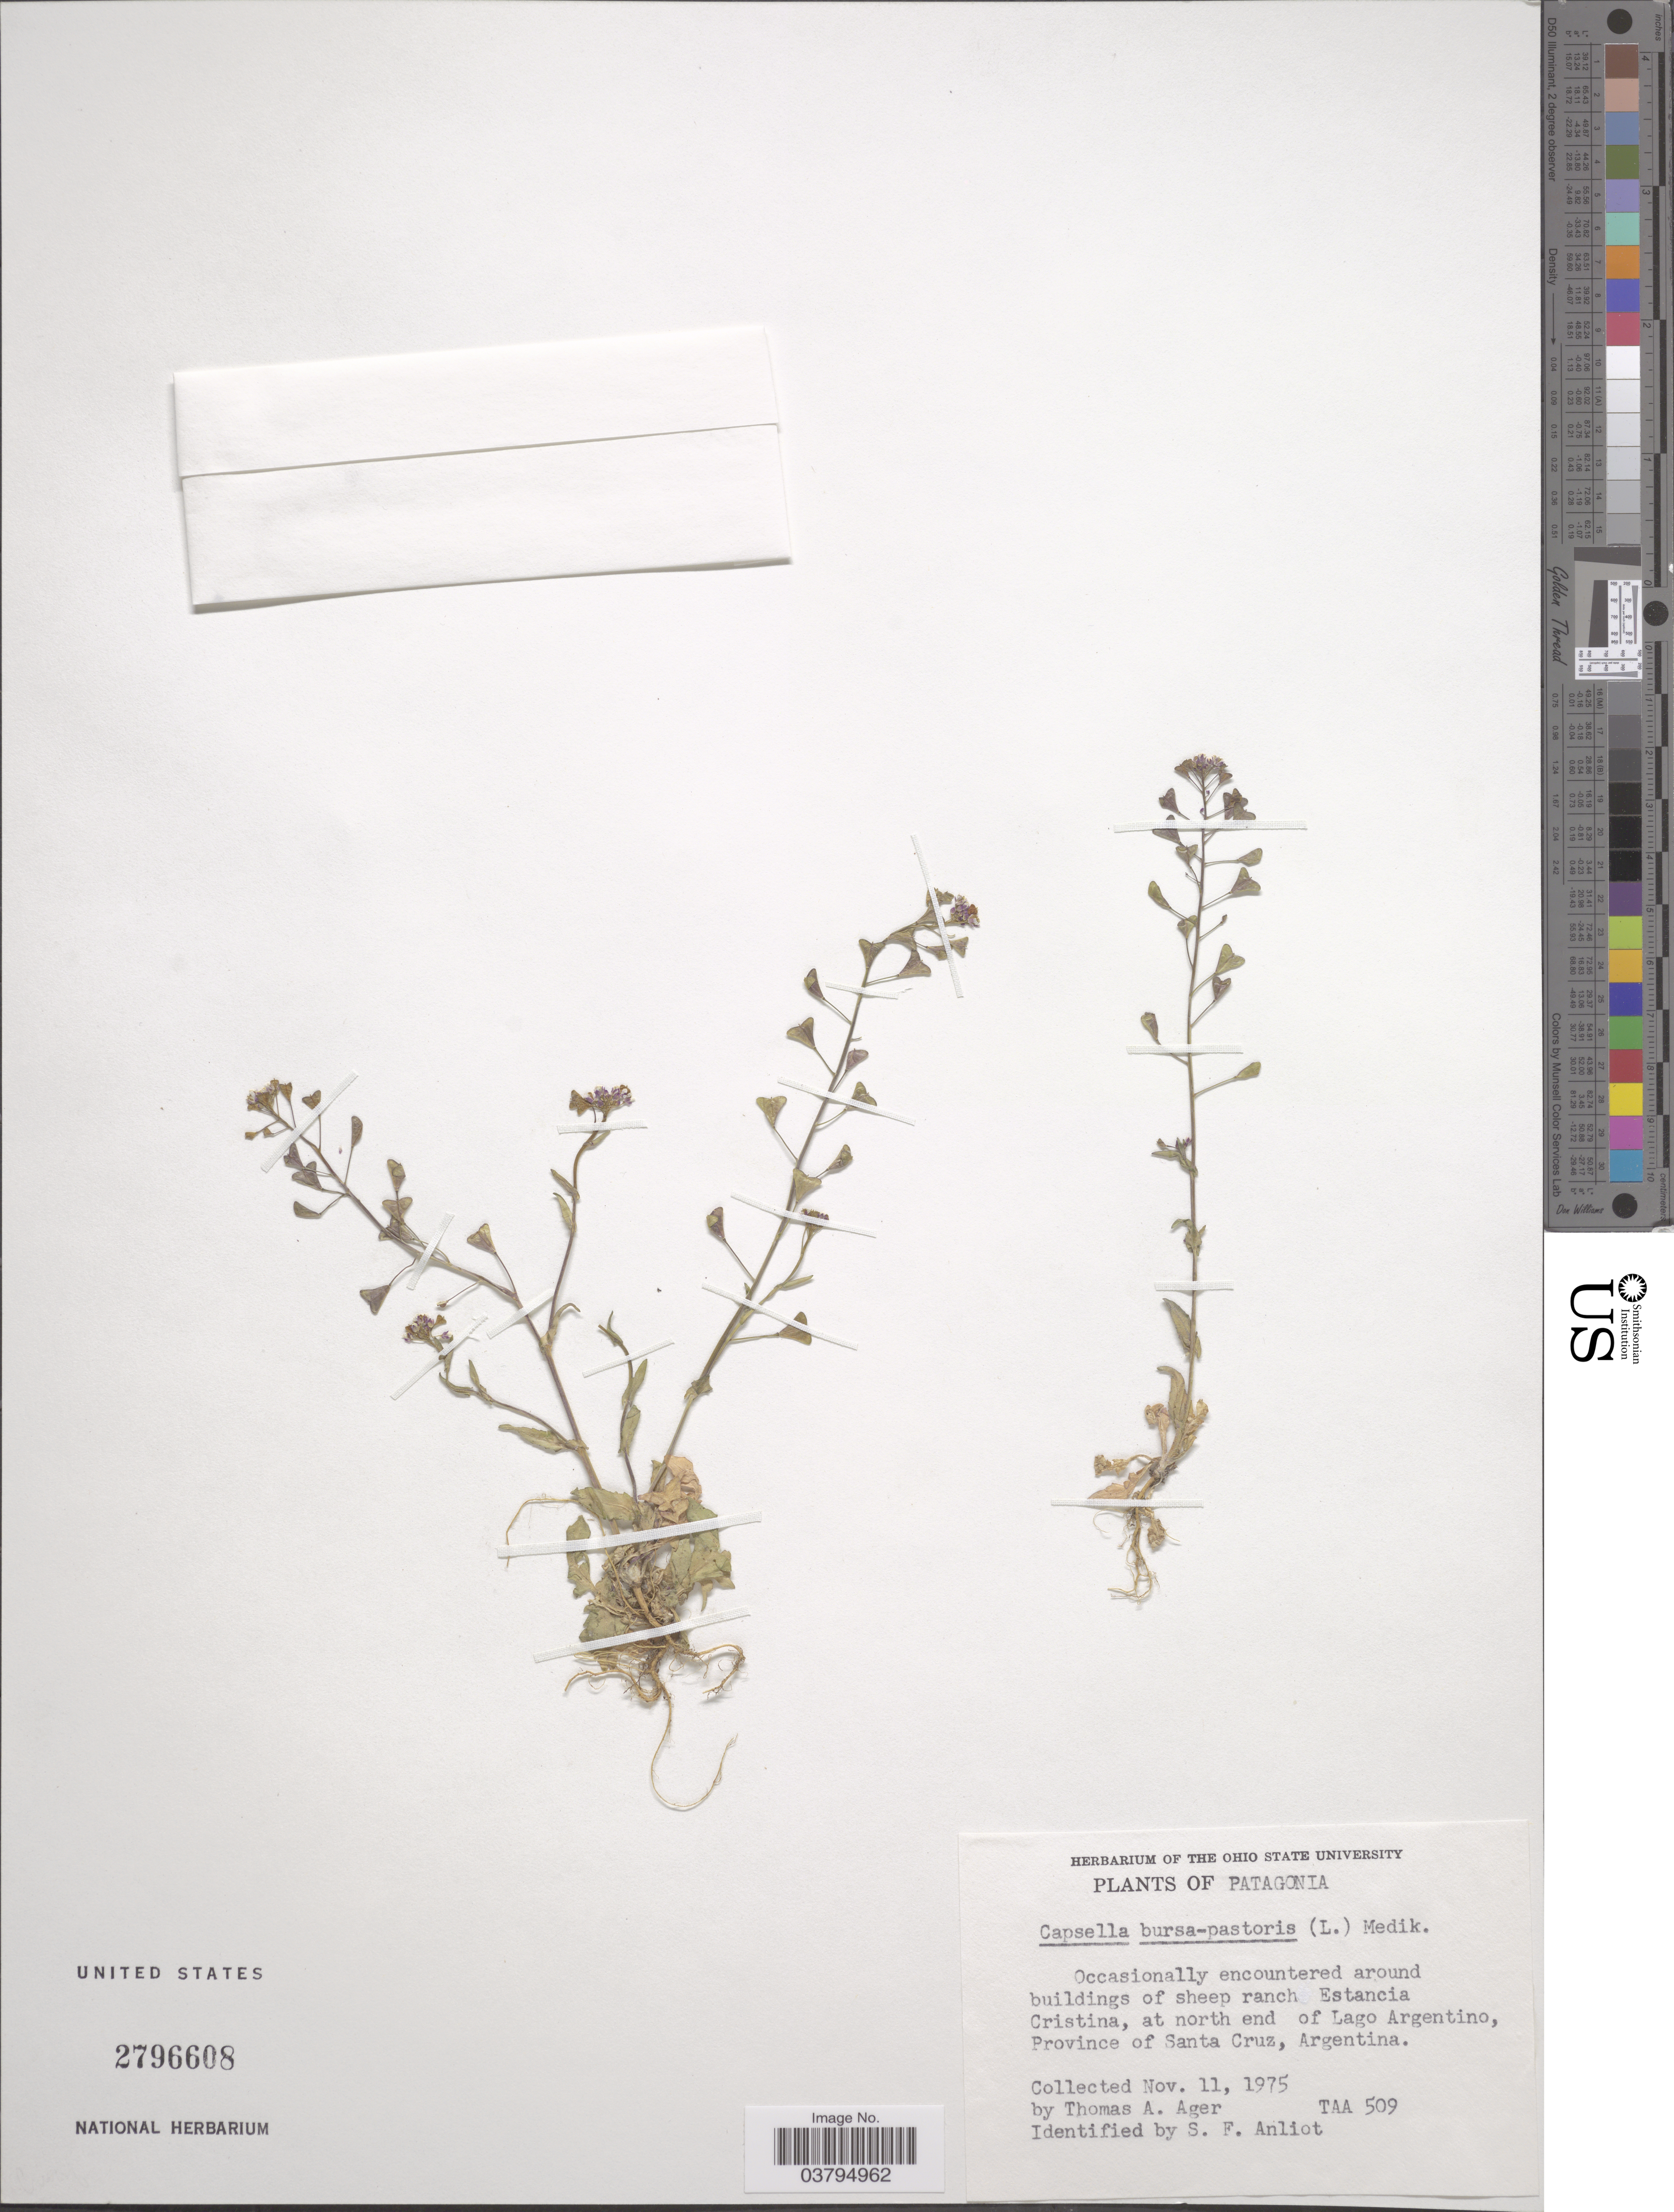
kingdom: Plantae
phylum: Tracheophyta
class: Magnoliopsida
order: Brassicales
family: Brassicaceae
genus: Capsella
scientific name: Capsella bursa-pastoris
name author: (L.) Medik.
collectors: T. A. Ager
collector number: TAA 509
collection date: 1975-11-11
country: Argentina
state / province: Santa Cruz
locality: Patagonia. Around buildings of sheep ranch Estancia Cristina, at north end of Lago Argentino.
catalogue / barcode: US 2796608